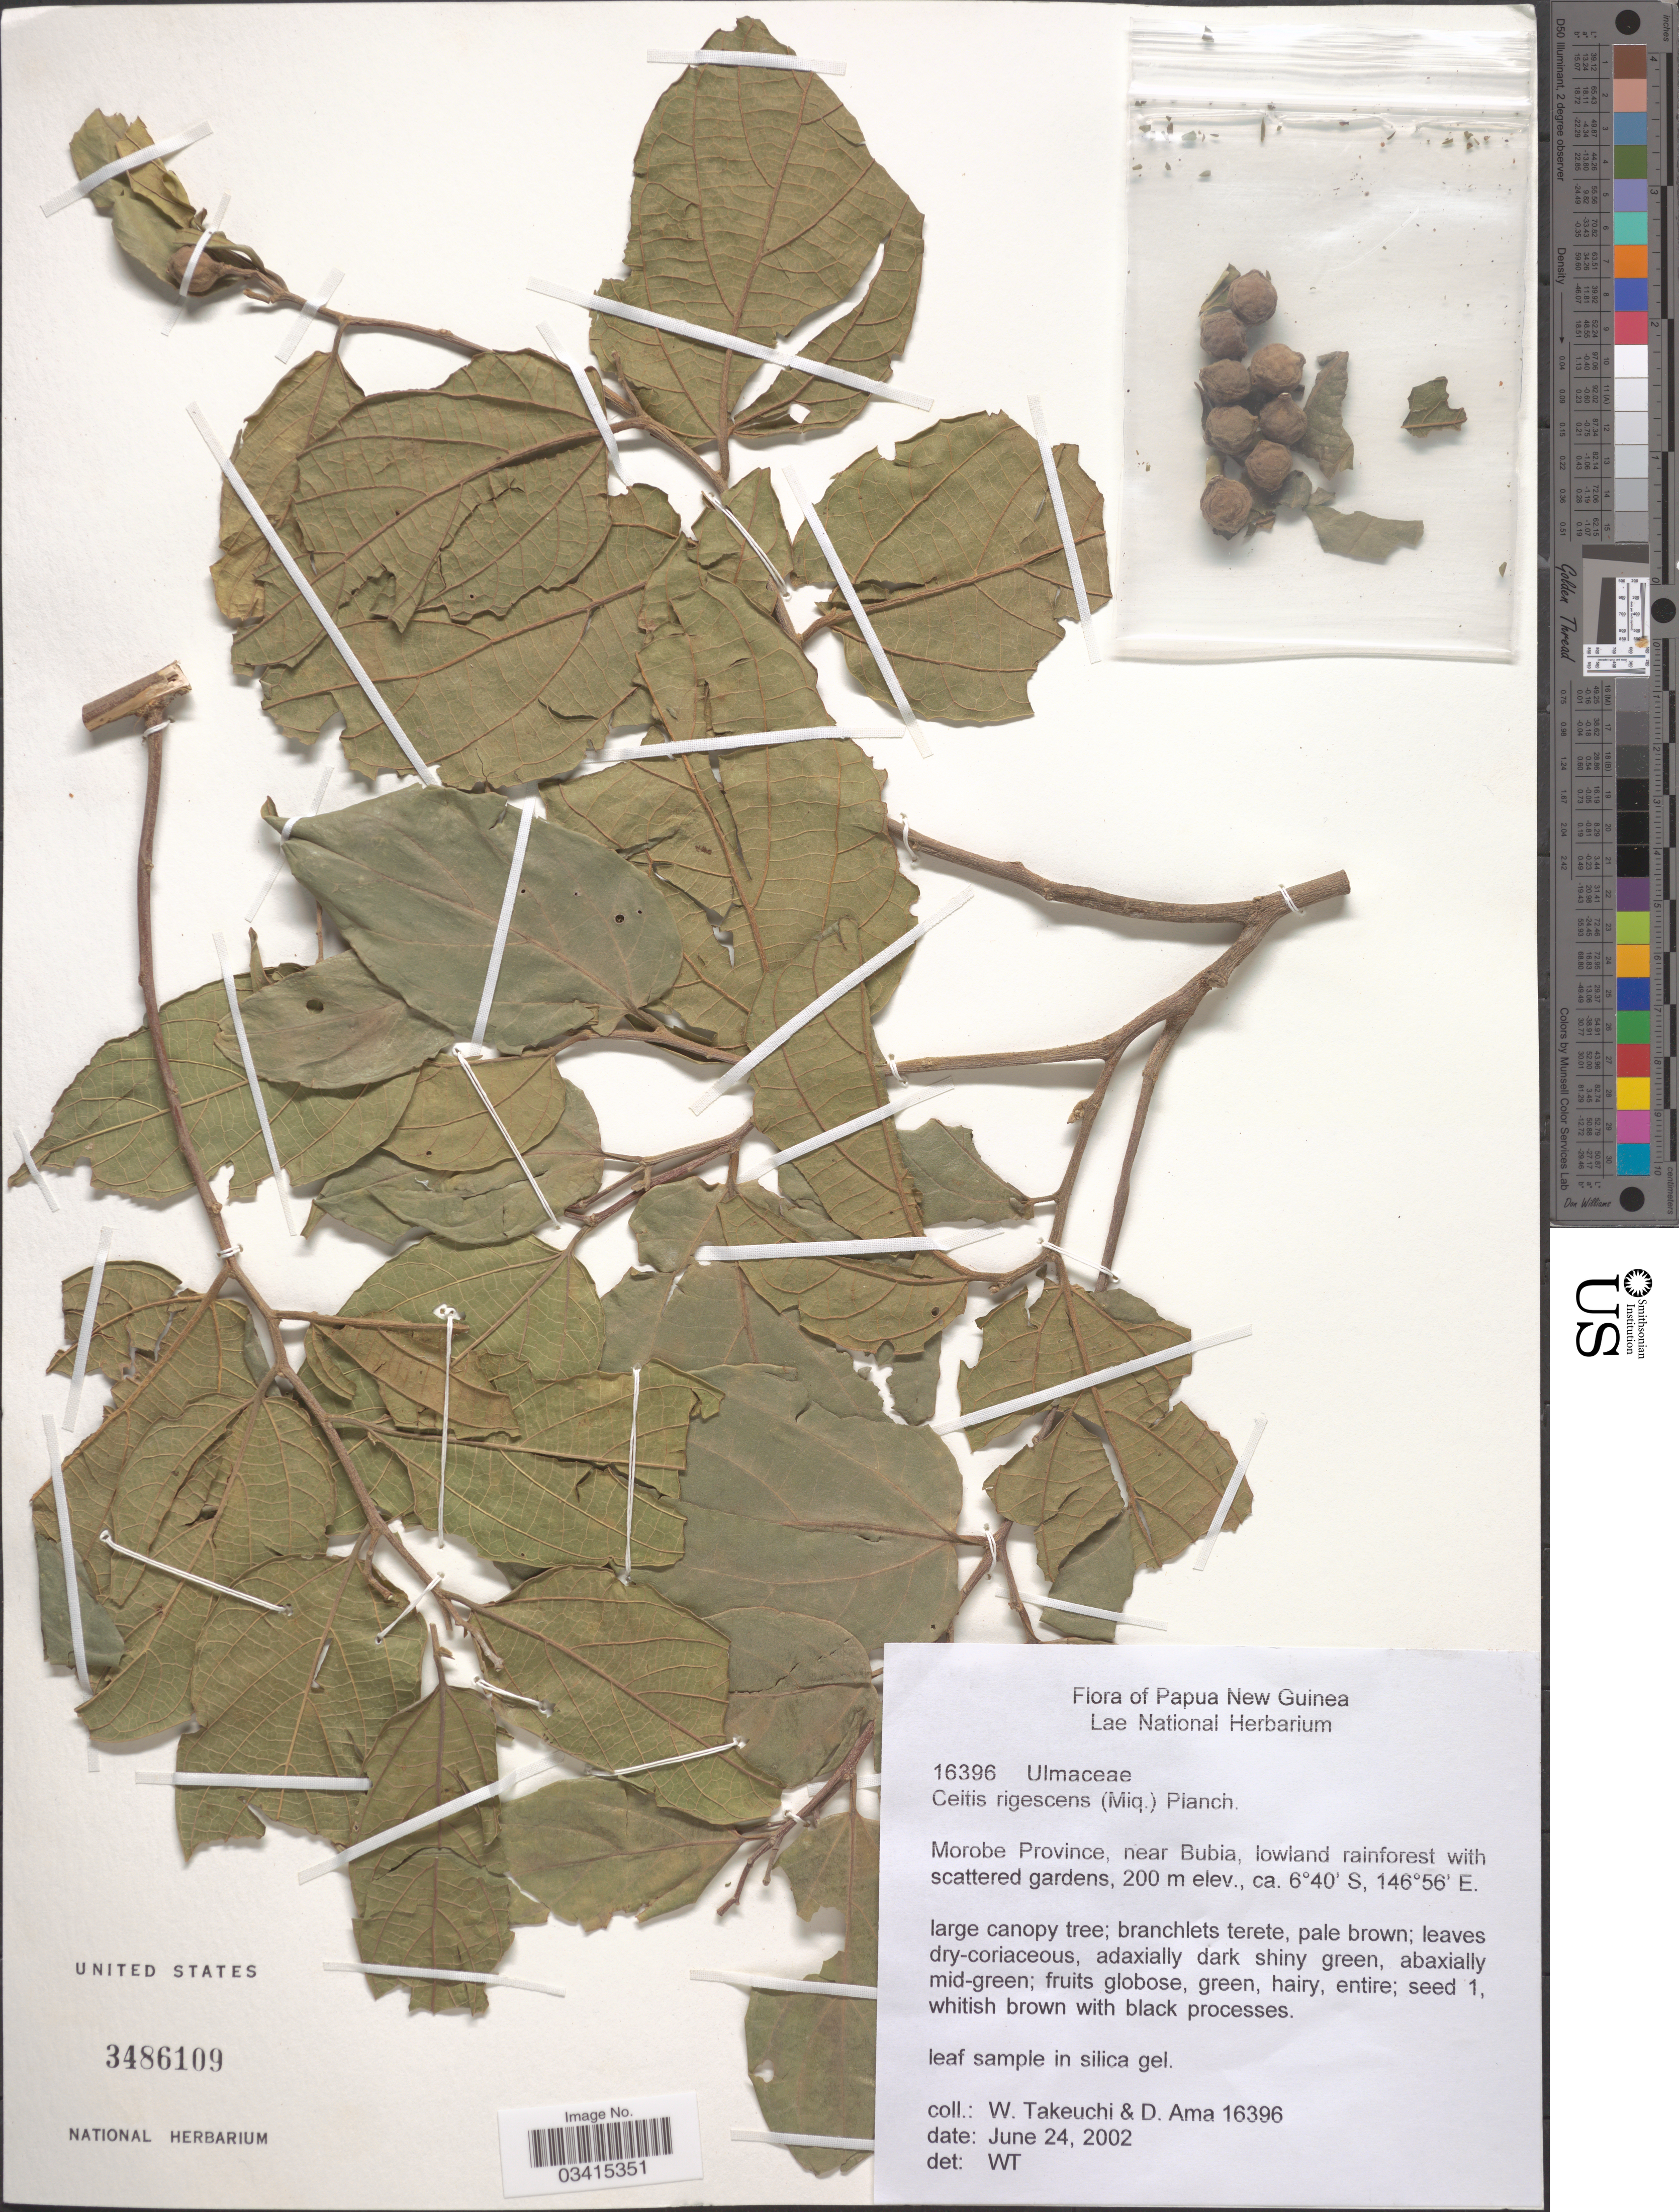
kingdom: Plantae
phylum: Tracheophyta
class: Magnoliopsida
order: Rosales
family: Cannabaceae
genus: Celtis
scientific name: Celtis rigescens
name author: (Miq.) Planch.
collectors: W. Takeuchi & D. Ama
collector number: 16396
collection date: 2002-06-24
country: Papua New Guinea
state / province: Morobe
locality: Near Bubia, lowland rainforest with scattered gardens.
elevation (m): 200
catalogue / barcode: US 3486109